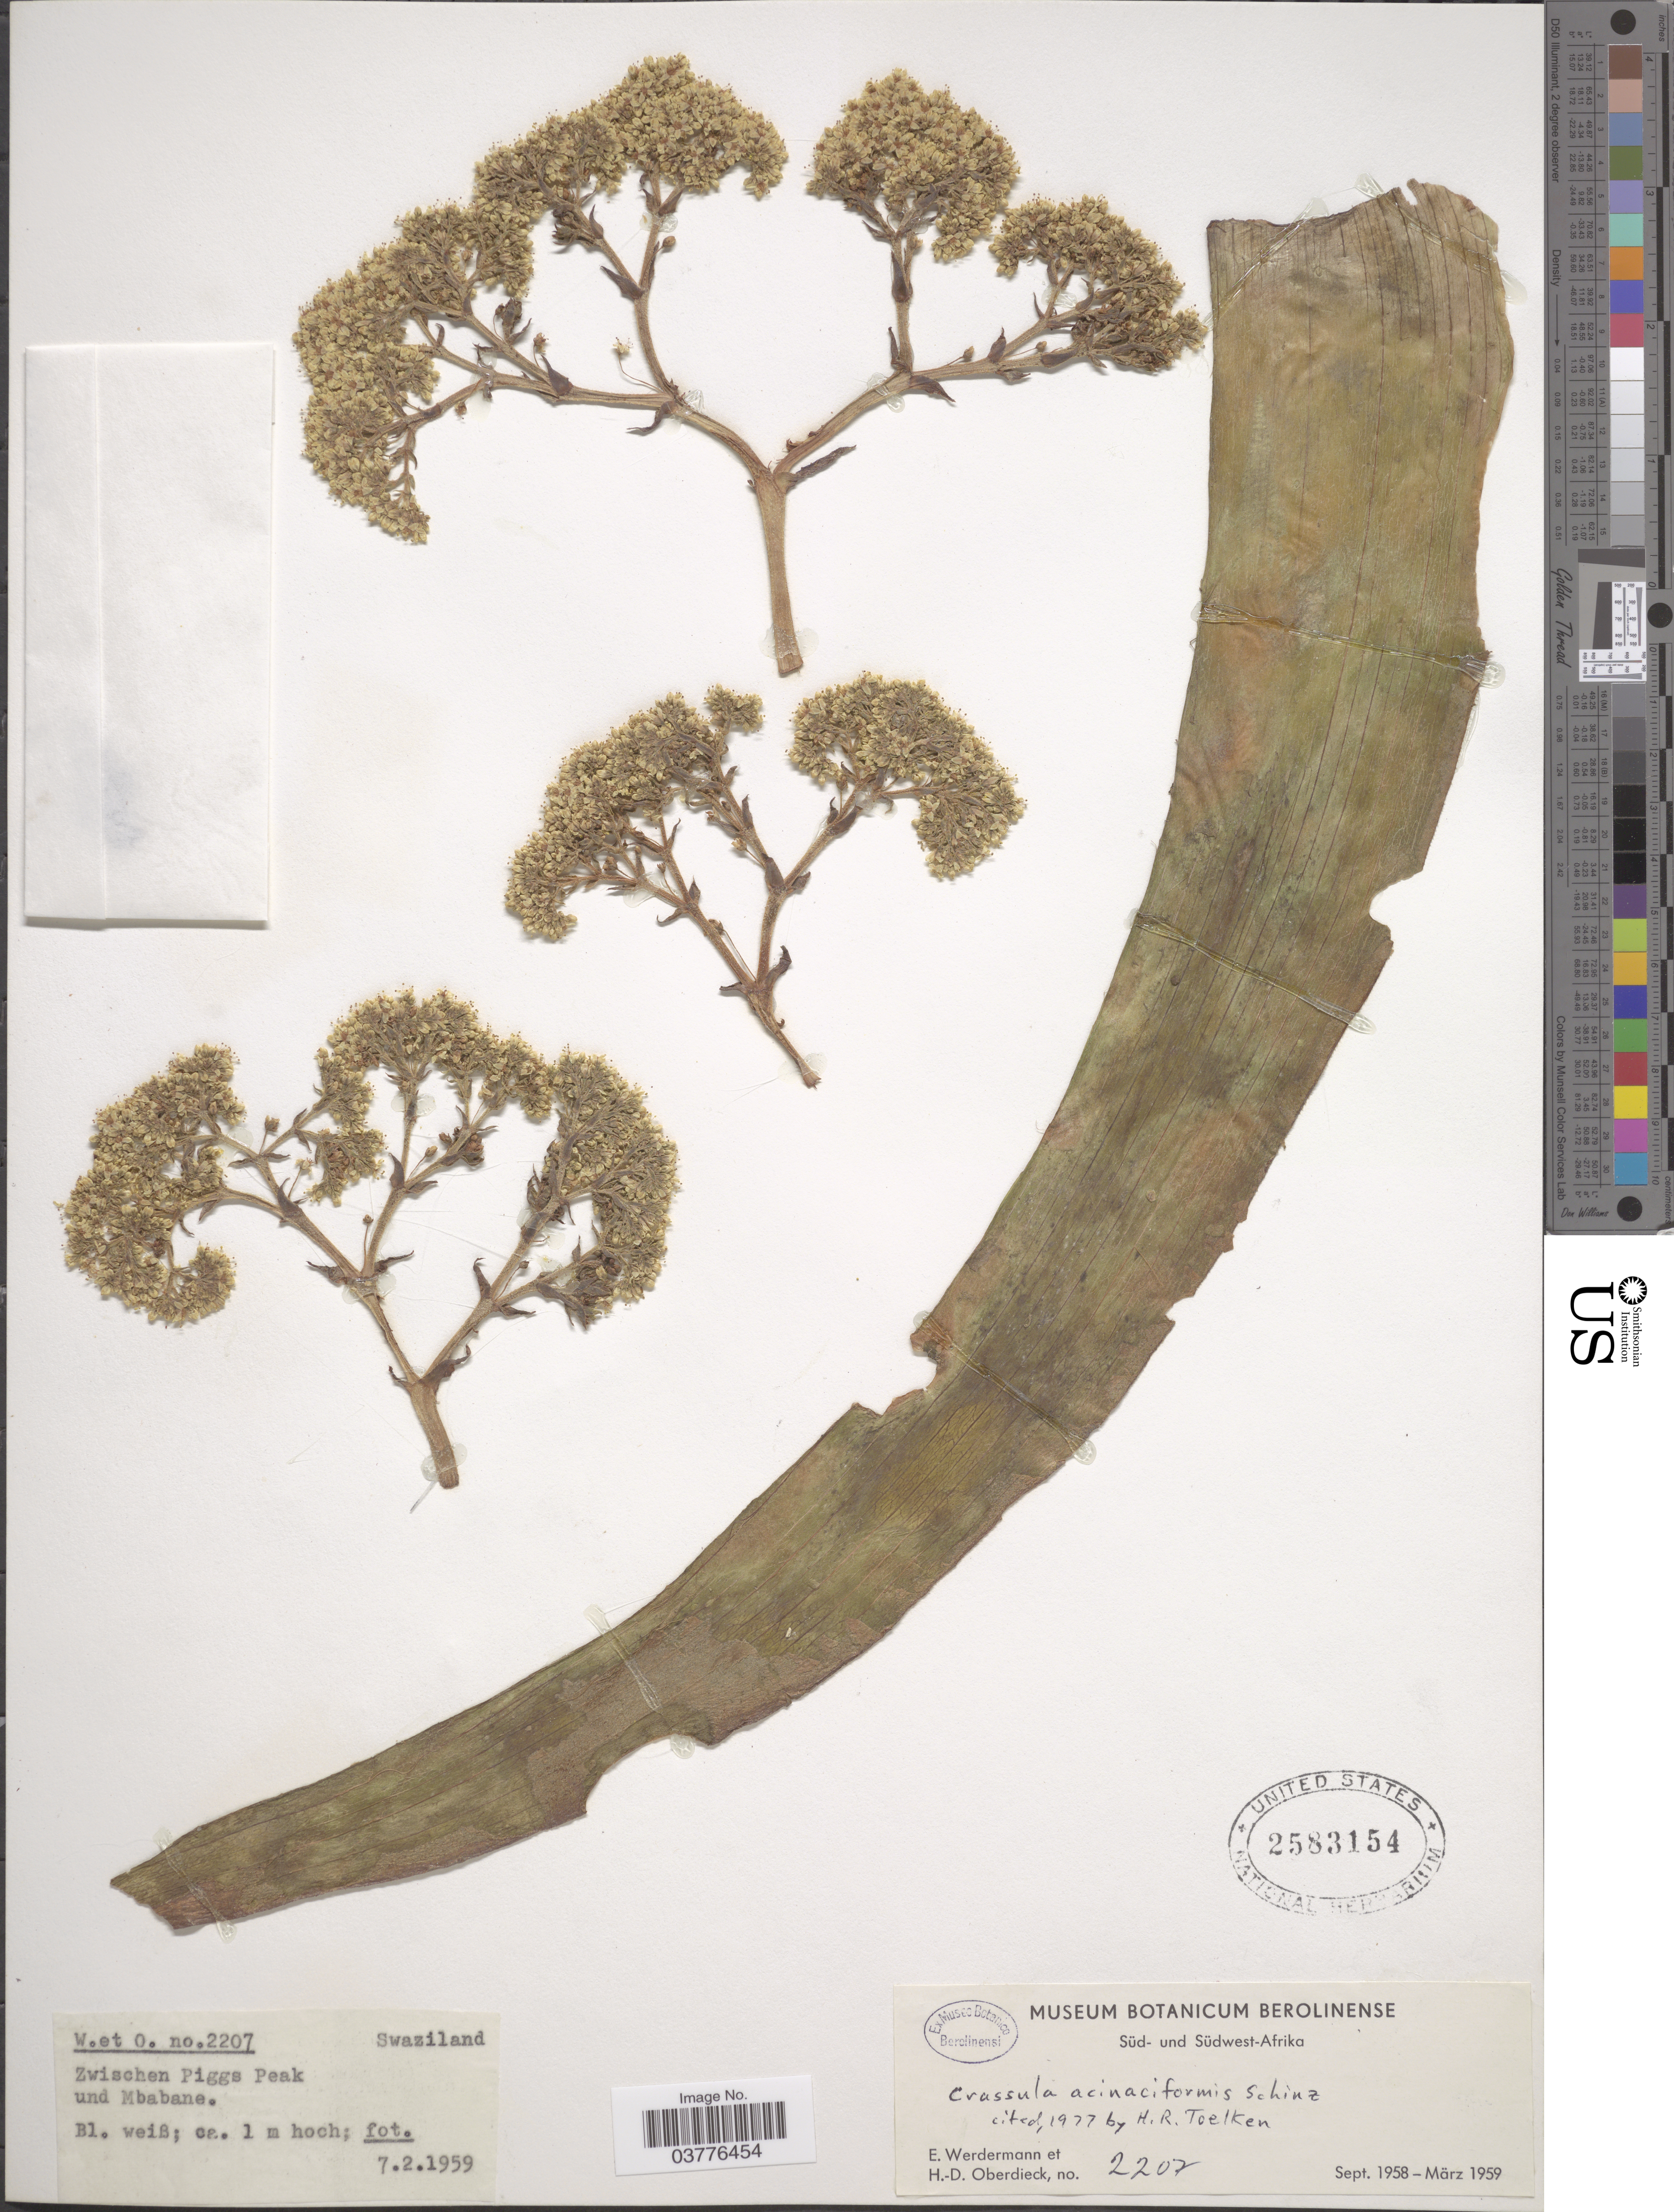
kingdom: Plantae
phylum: Tracheophyta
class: Magnoliopsida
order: Saxifragales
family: Crassulaceae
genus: Crassula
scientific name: Crassula acinaciformis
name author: Schinz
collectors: E. Werdermann & H. Oberdieck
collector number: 2207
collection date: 1959-02-07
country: Eswatini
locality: Zwischen Piggs Peak und Mbabane.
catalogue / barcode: US 2583154